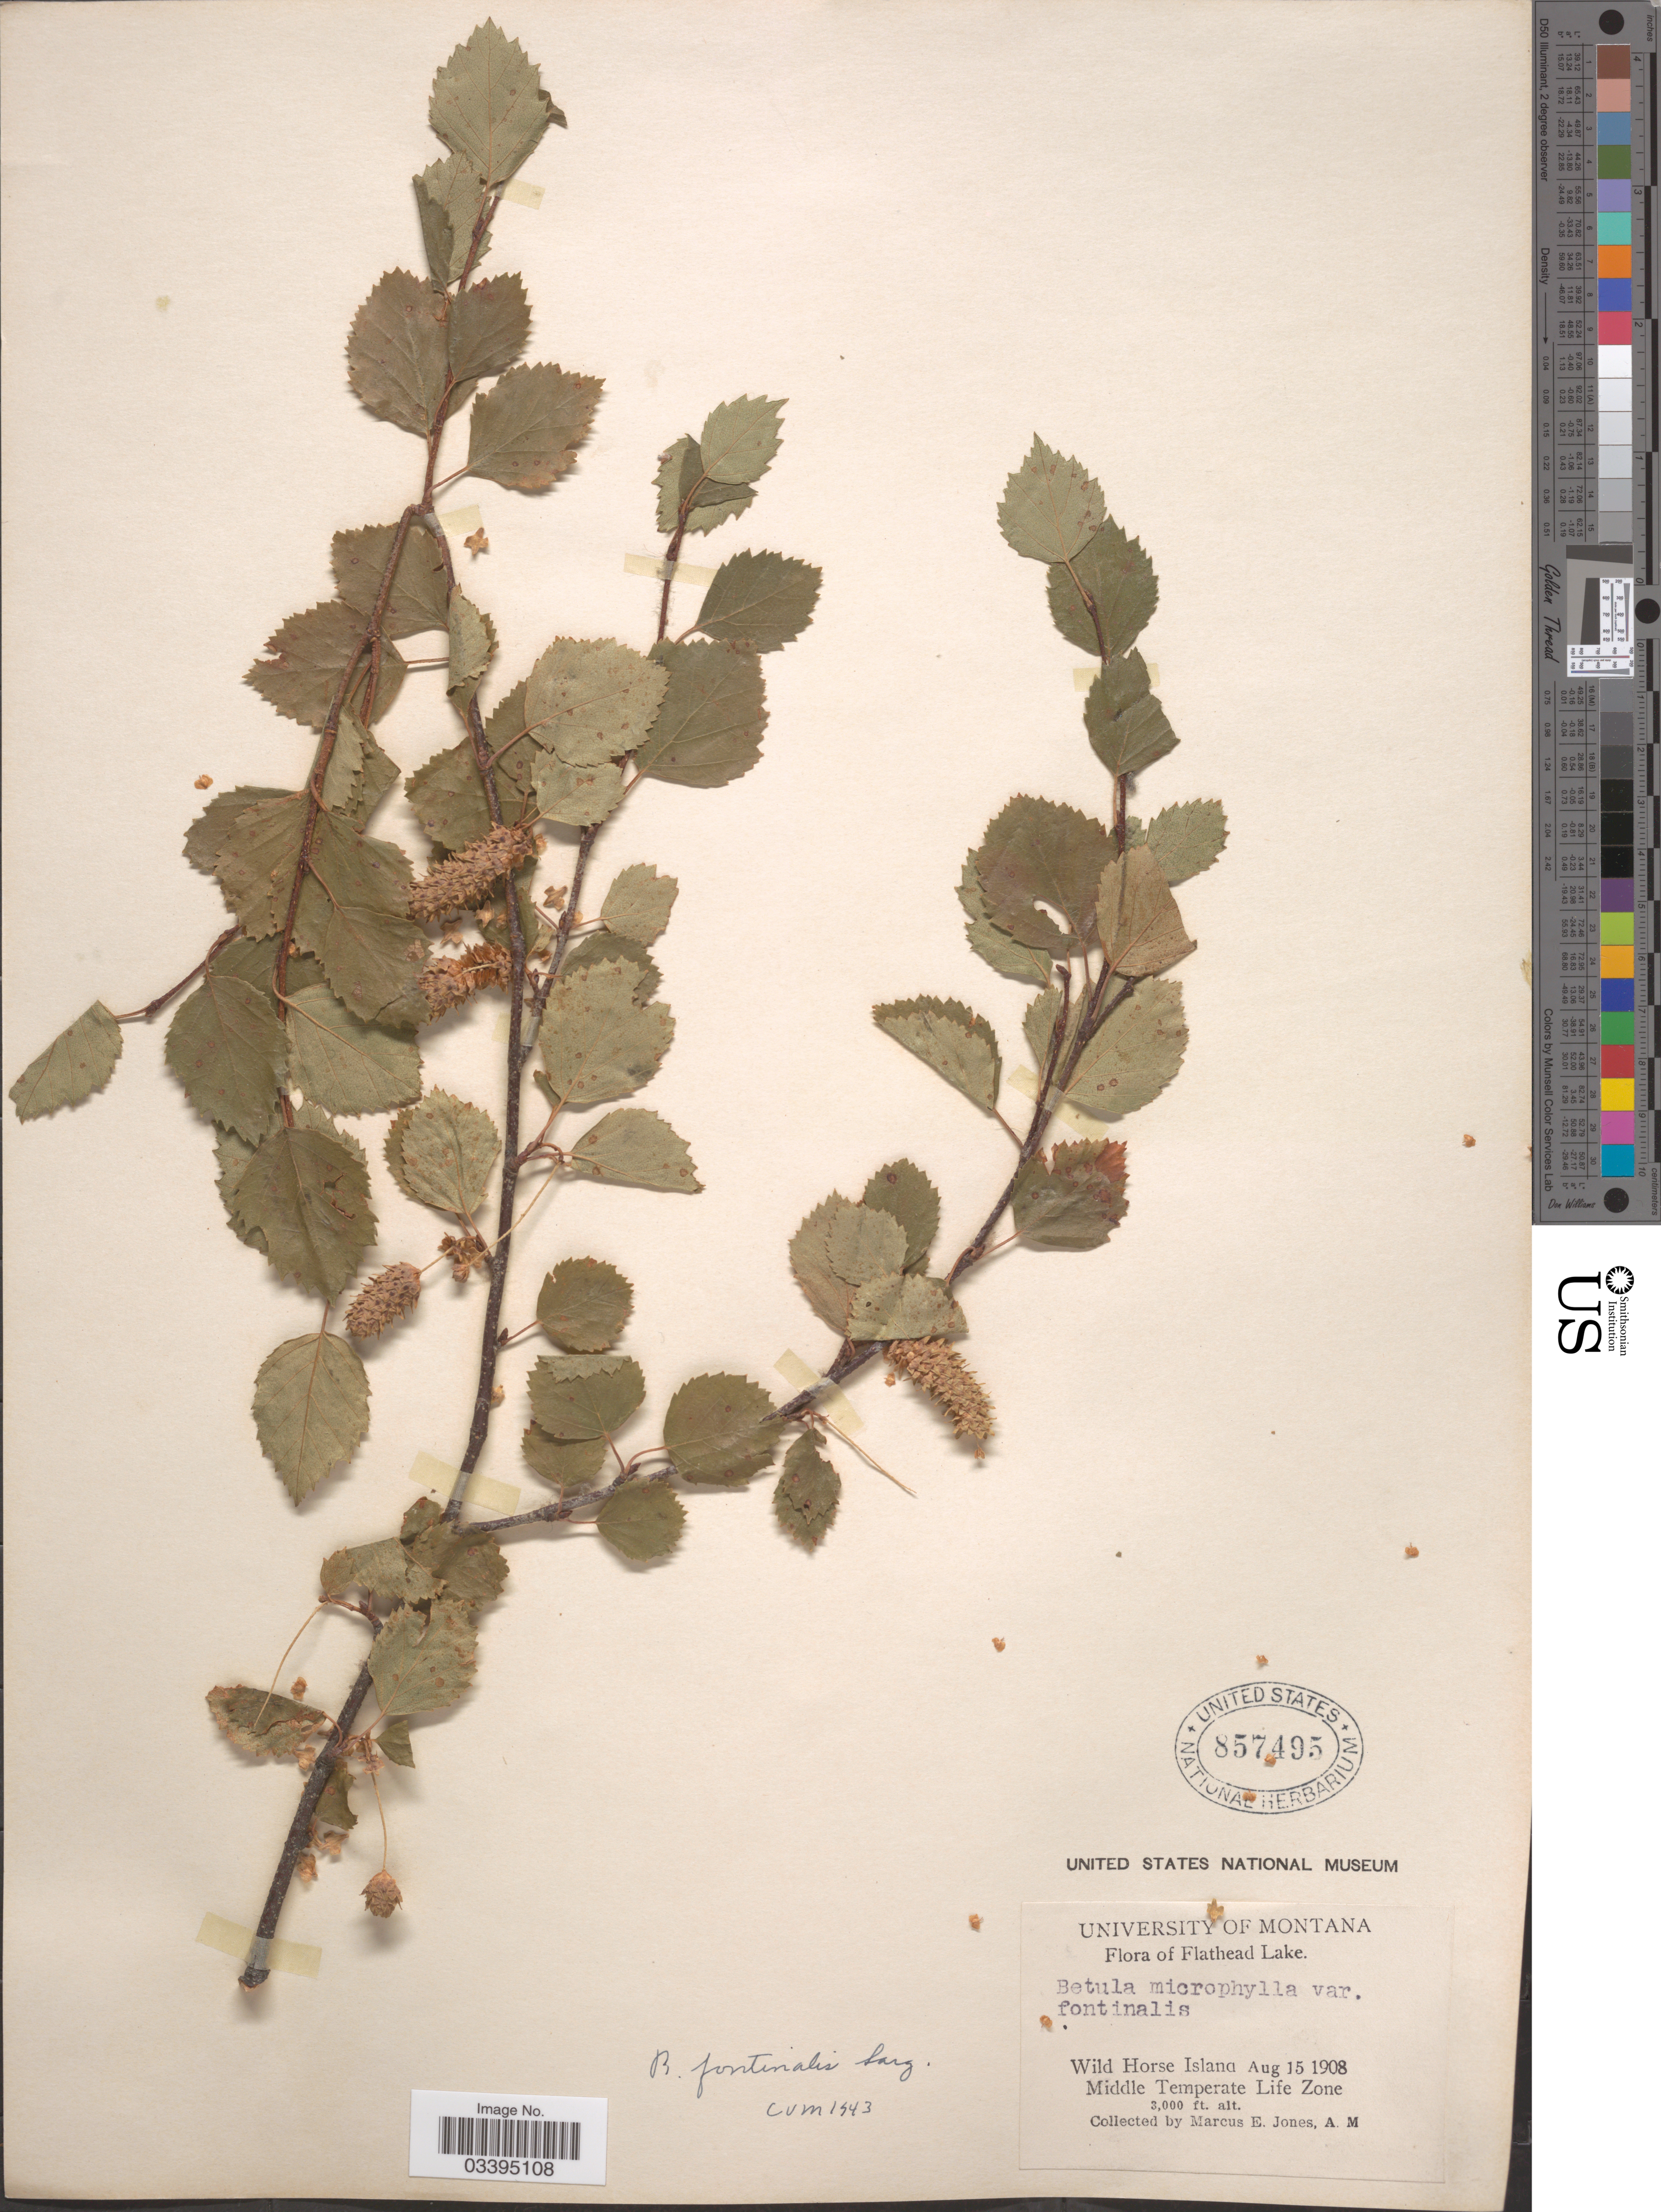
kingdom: Plantae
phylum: Tracheophyta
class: Magnoliopsida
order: Fagales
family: Betulaceae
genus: Betula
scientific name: Betula fontinalis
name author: Sarg.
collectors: M. E. Jones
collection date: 1908-08-15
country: United States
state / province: Montana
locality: Flathead Lake. Wild Horse Island. Middle Temperate Life Zone.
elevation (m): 914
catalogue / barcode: US 857495